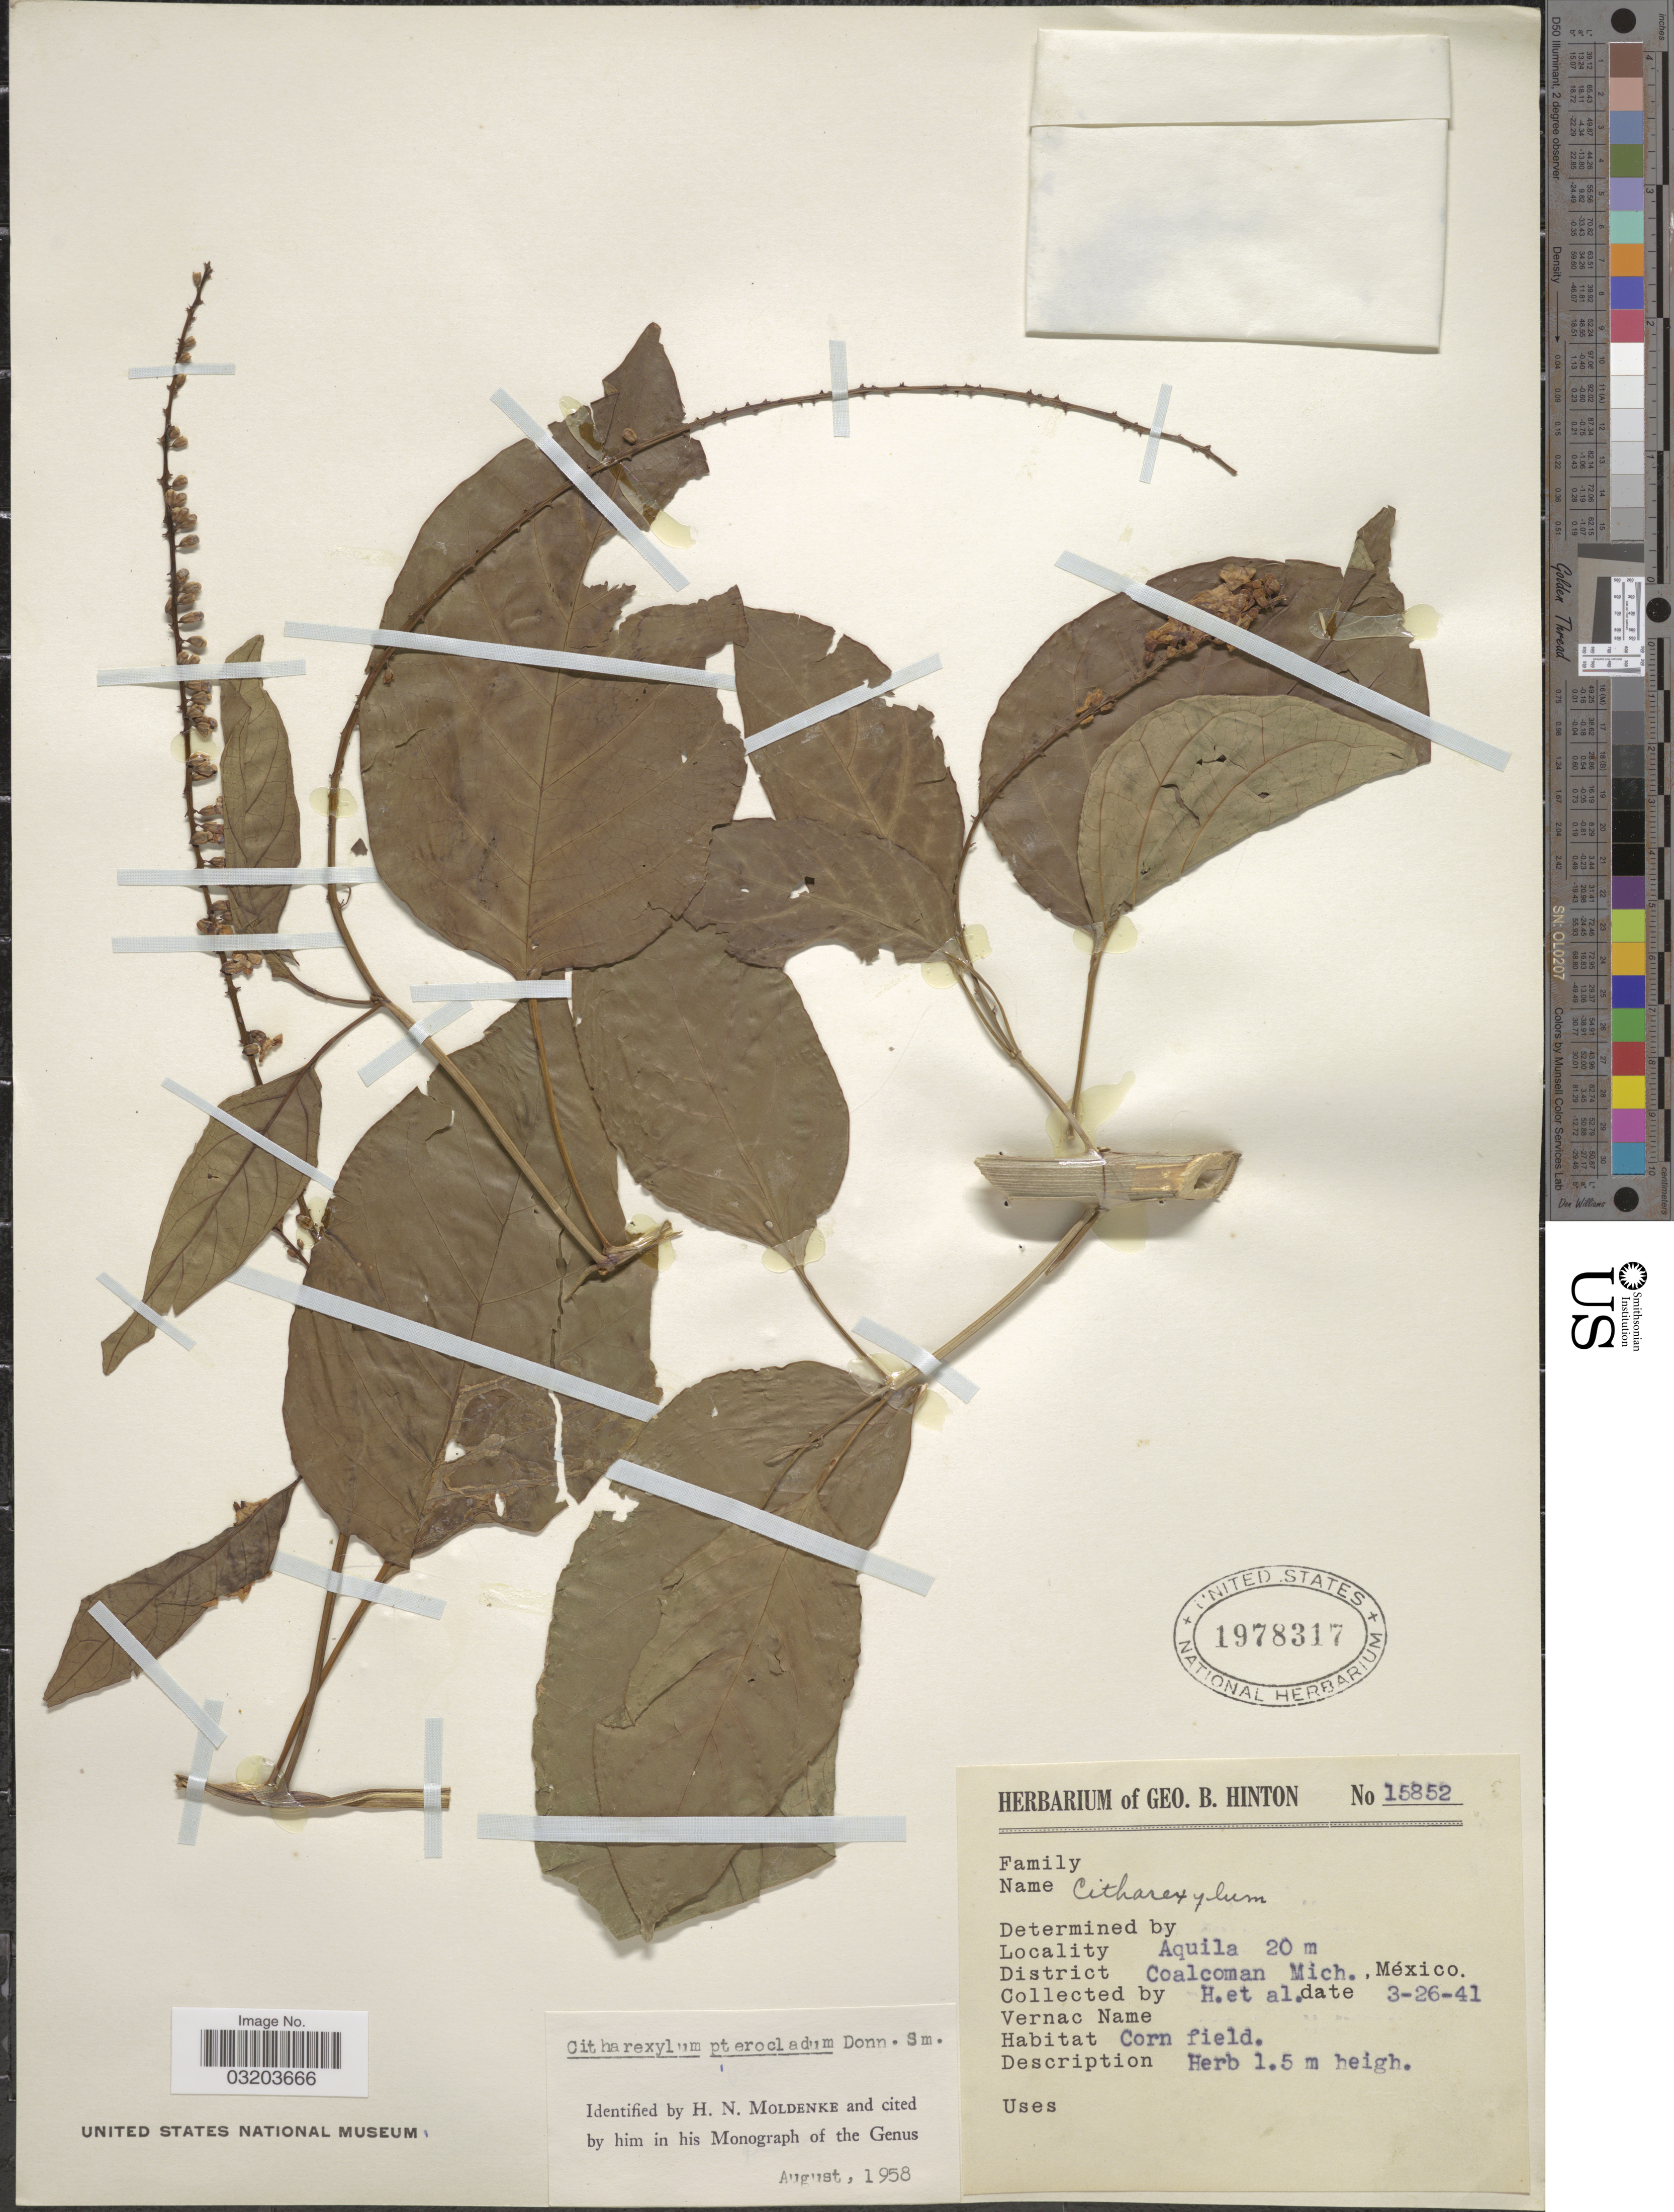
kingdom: Plantae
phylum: Tracheophyta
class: Magnoliopsida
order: Lamiales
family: Verbenaceae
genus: Citharexylum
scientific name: Citharexylum pterocladum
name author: Donn. Sm.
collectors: G. B. Hinton & et al.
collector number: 15852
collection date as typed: Transcribed d/m/y: 26/3/41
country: Mexico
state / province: Michoacán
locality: Aquila. District Coalcoman Mich.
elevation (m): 20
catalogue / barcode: US 1978317